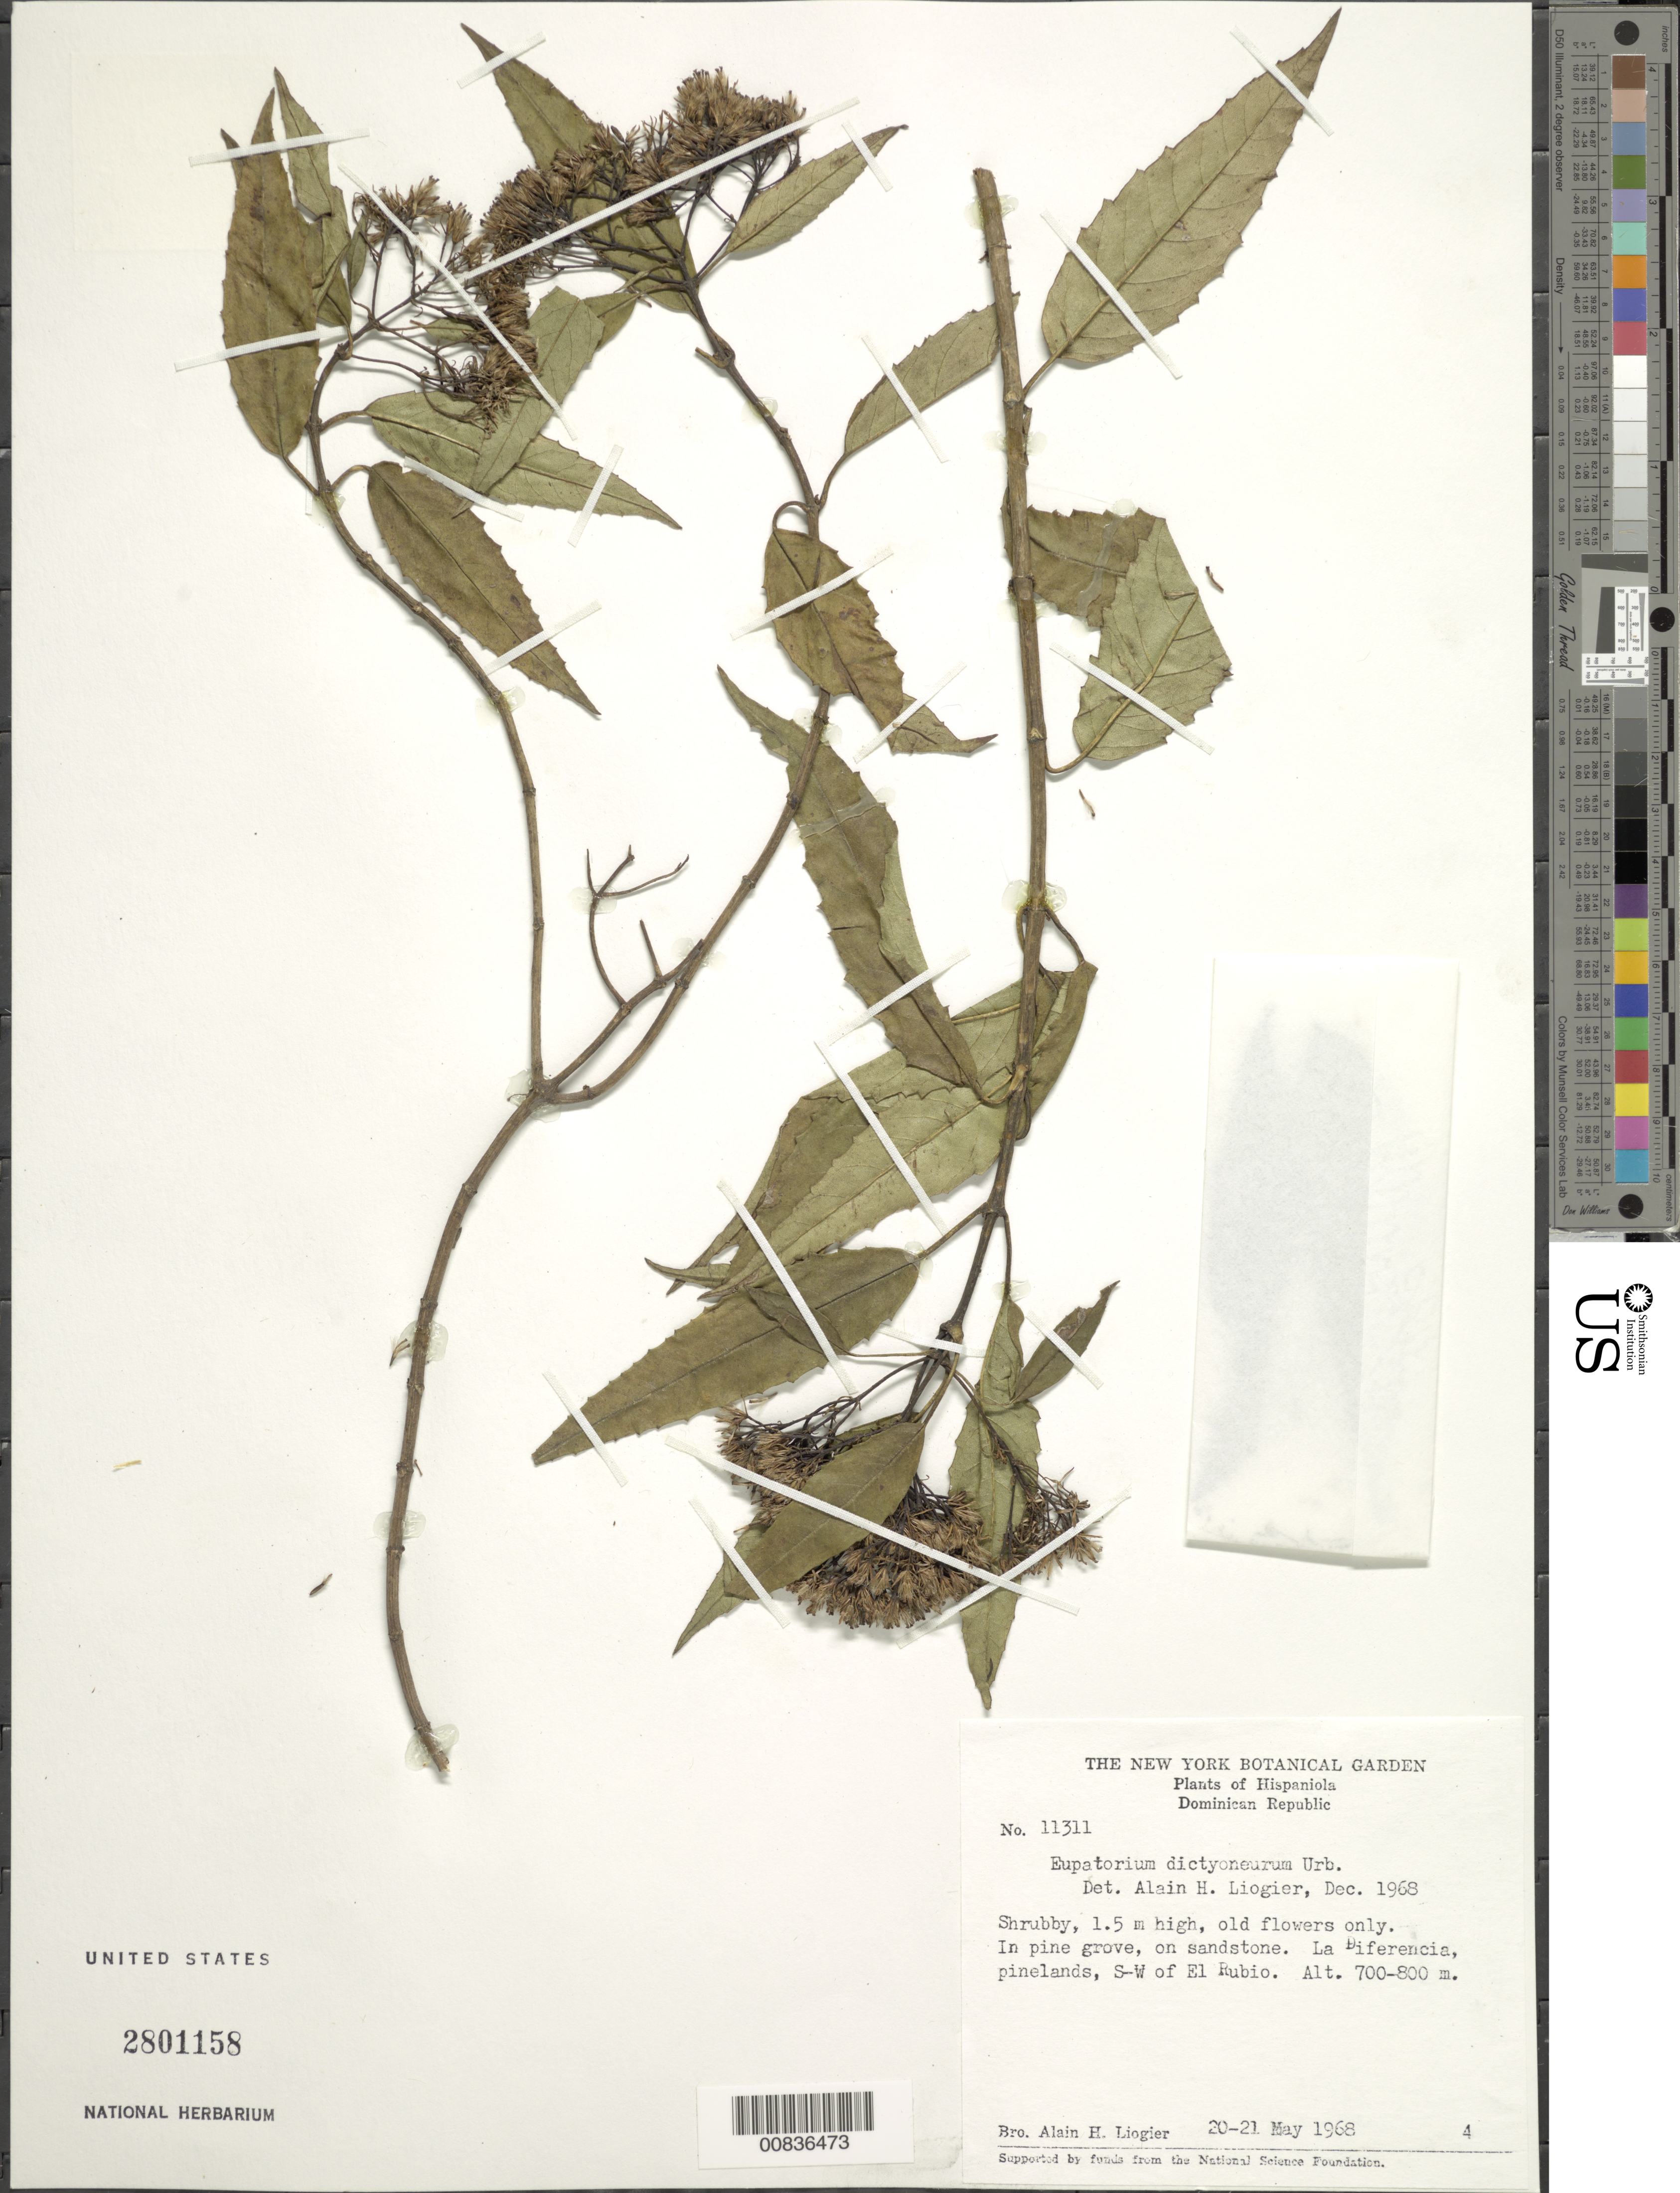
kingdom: Plantae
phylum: Tracheophyta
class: Magnoliopsida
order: Asterales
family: Asteraceae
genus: Ageratina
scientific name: Ageratina dictyoneura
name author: (Urb.) R.M. King & H. Rob.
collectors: A. H. Liogier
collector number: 11311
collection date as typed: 20 May 1968 to 21 May 1968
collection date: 1968-05-20/1968-05-21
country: Dominican Republic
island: Hispaniola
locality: La Diferencia, SW of El Rubio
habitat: In pine grove on sandstone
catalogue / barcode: US 2801158